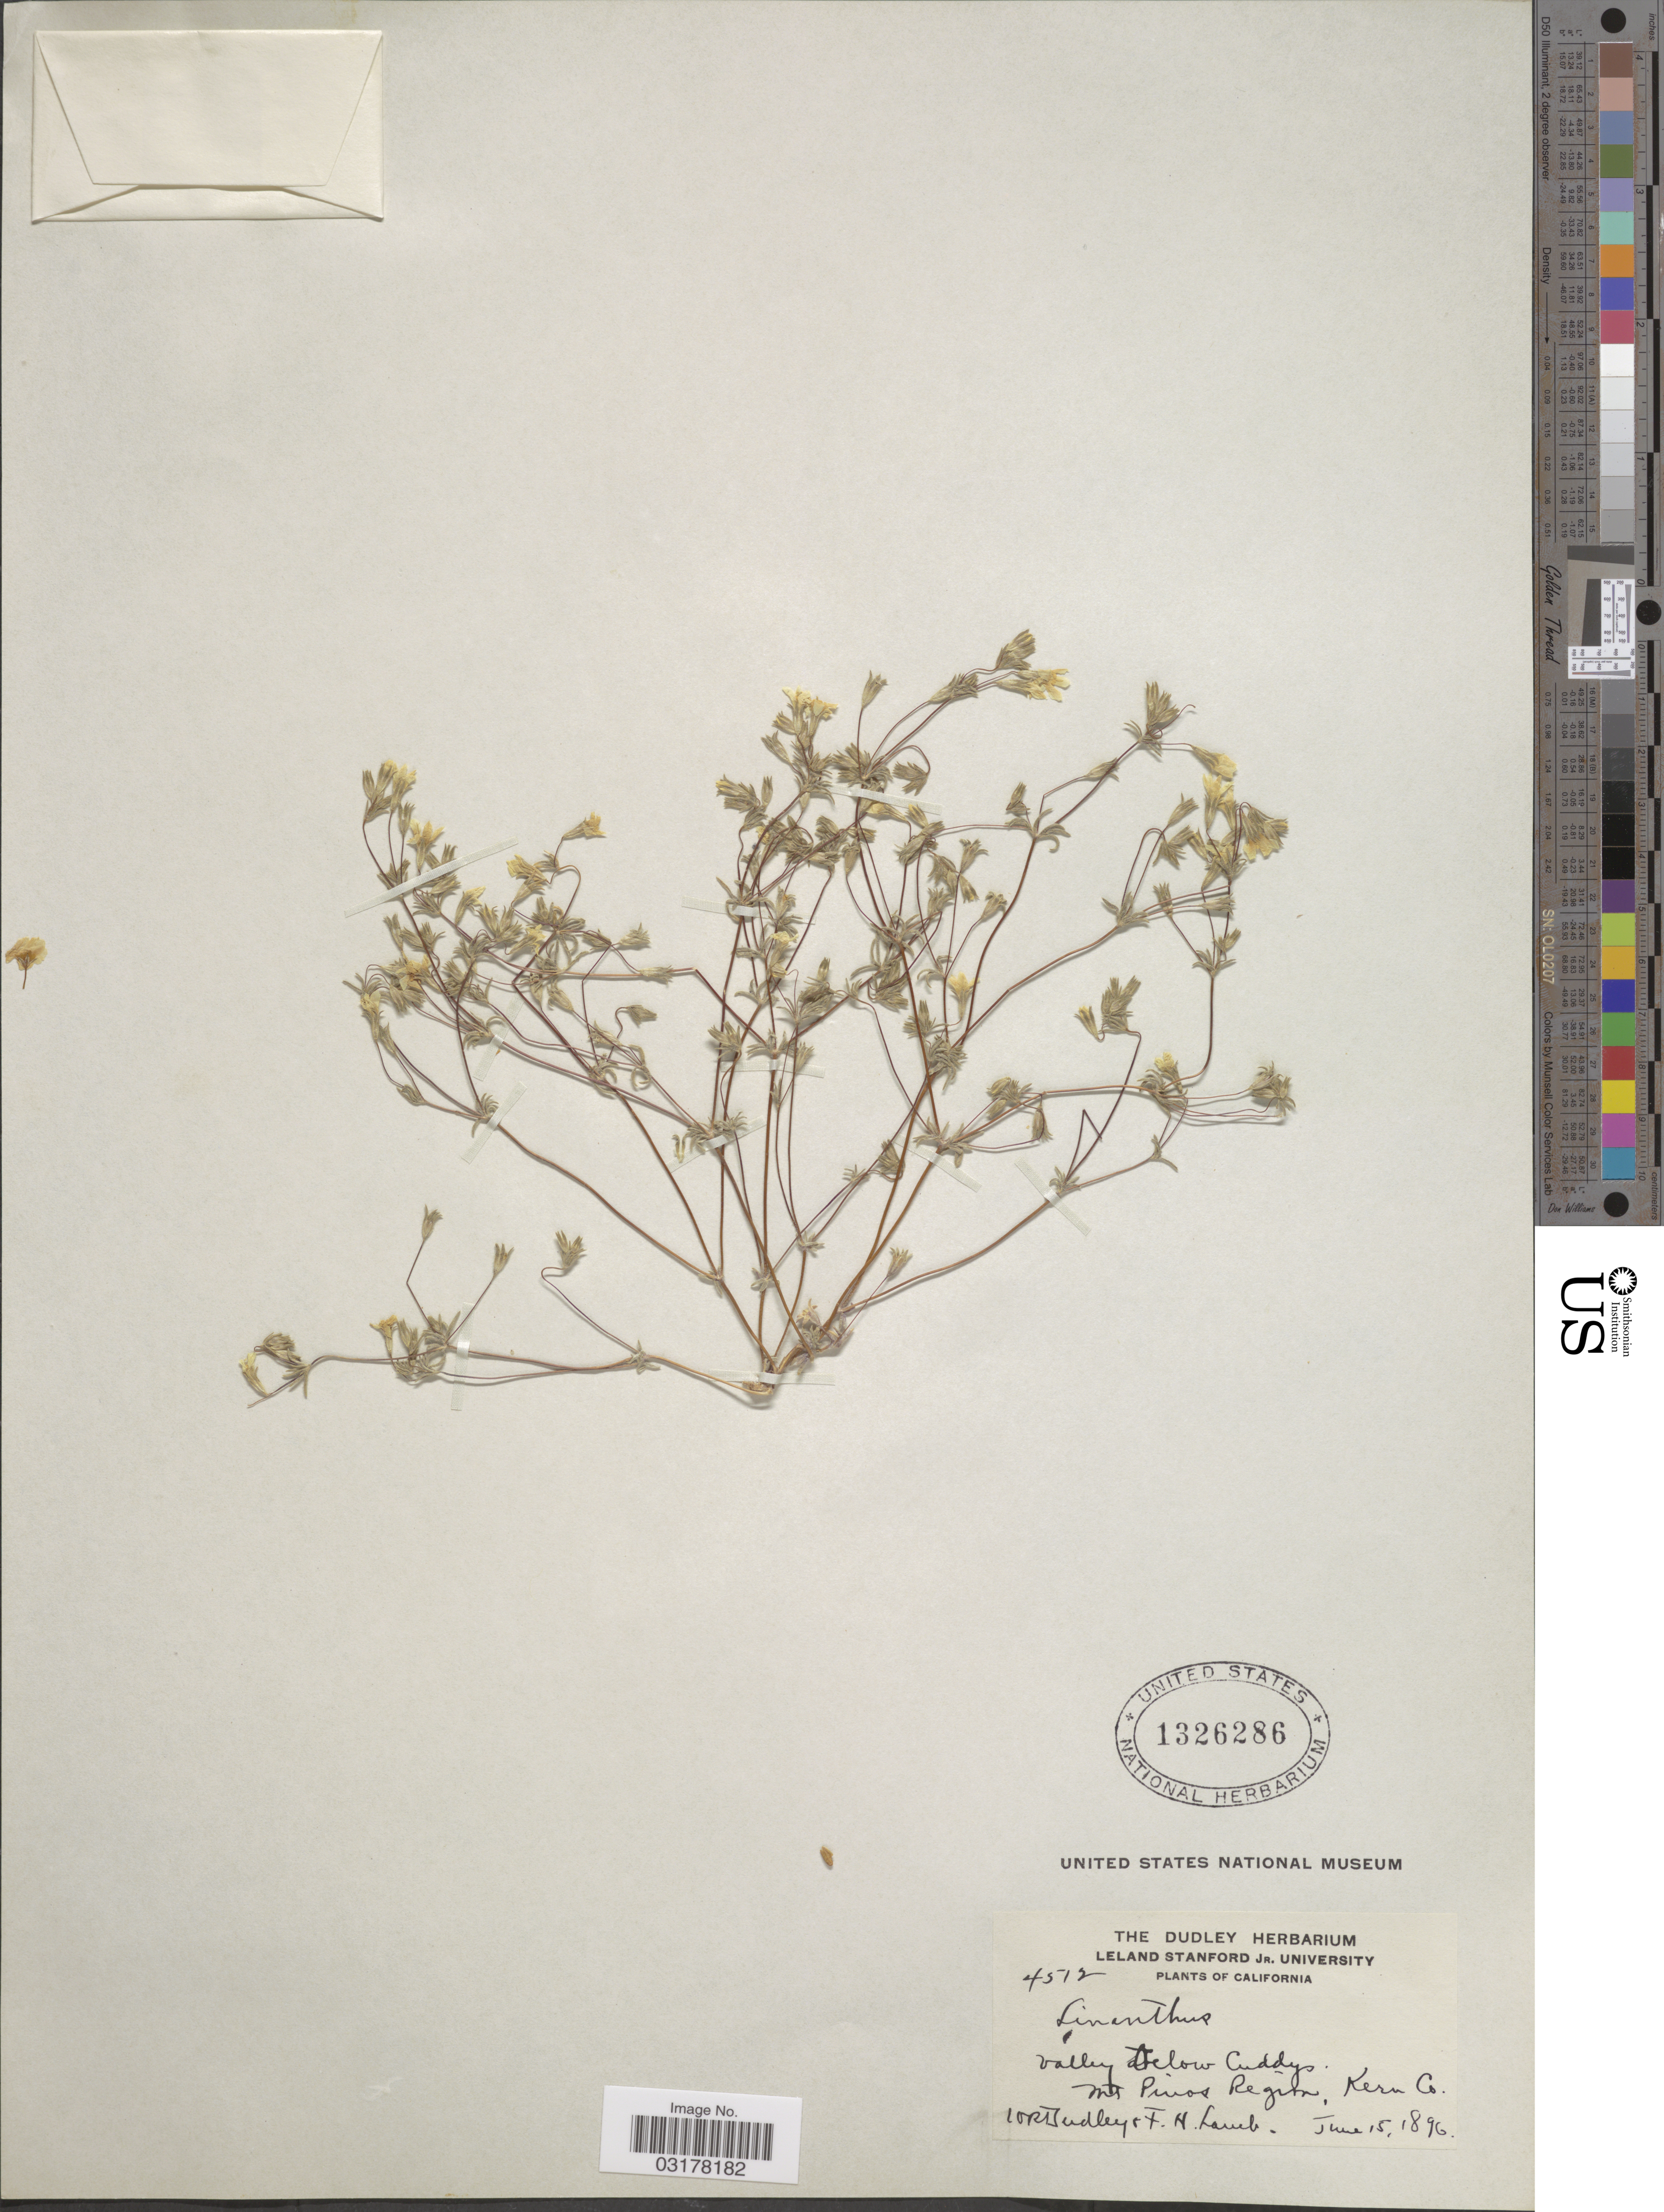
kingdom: Plantae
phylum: Tracheophyta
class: Magnoliopsida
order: Ericales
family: Polemoniaceae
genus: Leptosiphon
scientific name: Leptosiphon sp.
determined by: Strong, Mark T., (BOT), Smithsonian Institution - National Museum of Natural History (UNITED STATES)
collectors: W. Dudley & F. H. Lamb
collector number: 4512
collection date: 1896-06-15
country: United States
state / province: California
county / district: Kern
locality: Valley below Cuddys. Mt Pinos Region, Kern Co.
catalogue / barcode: US 1326286